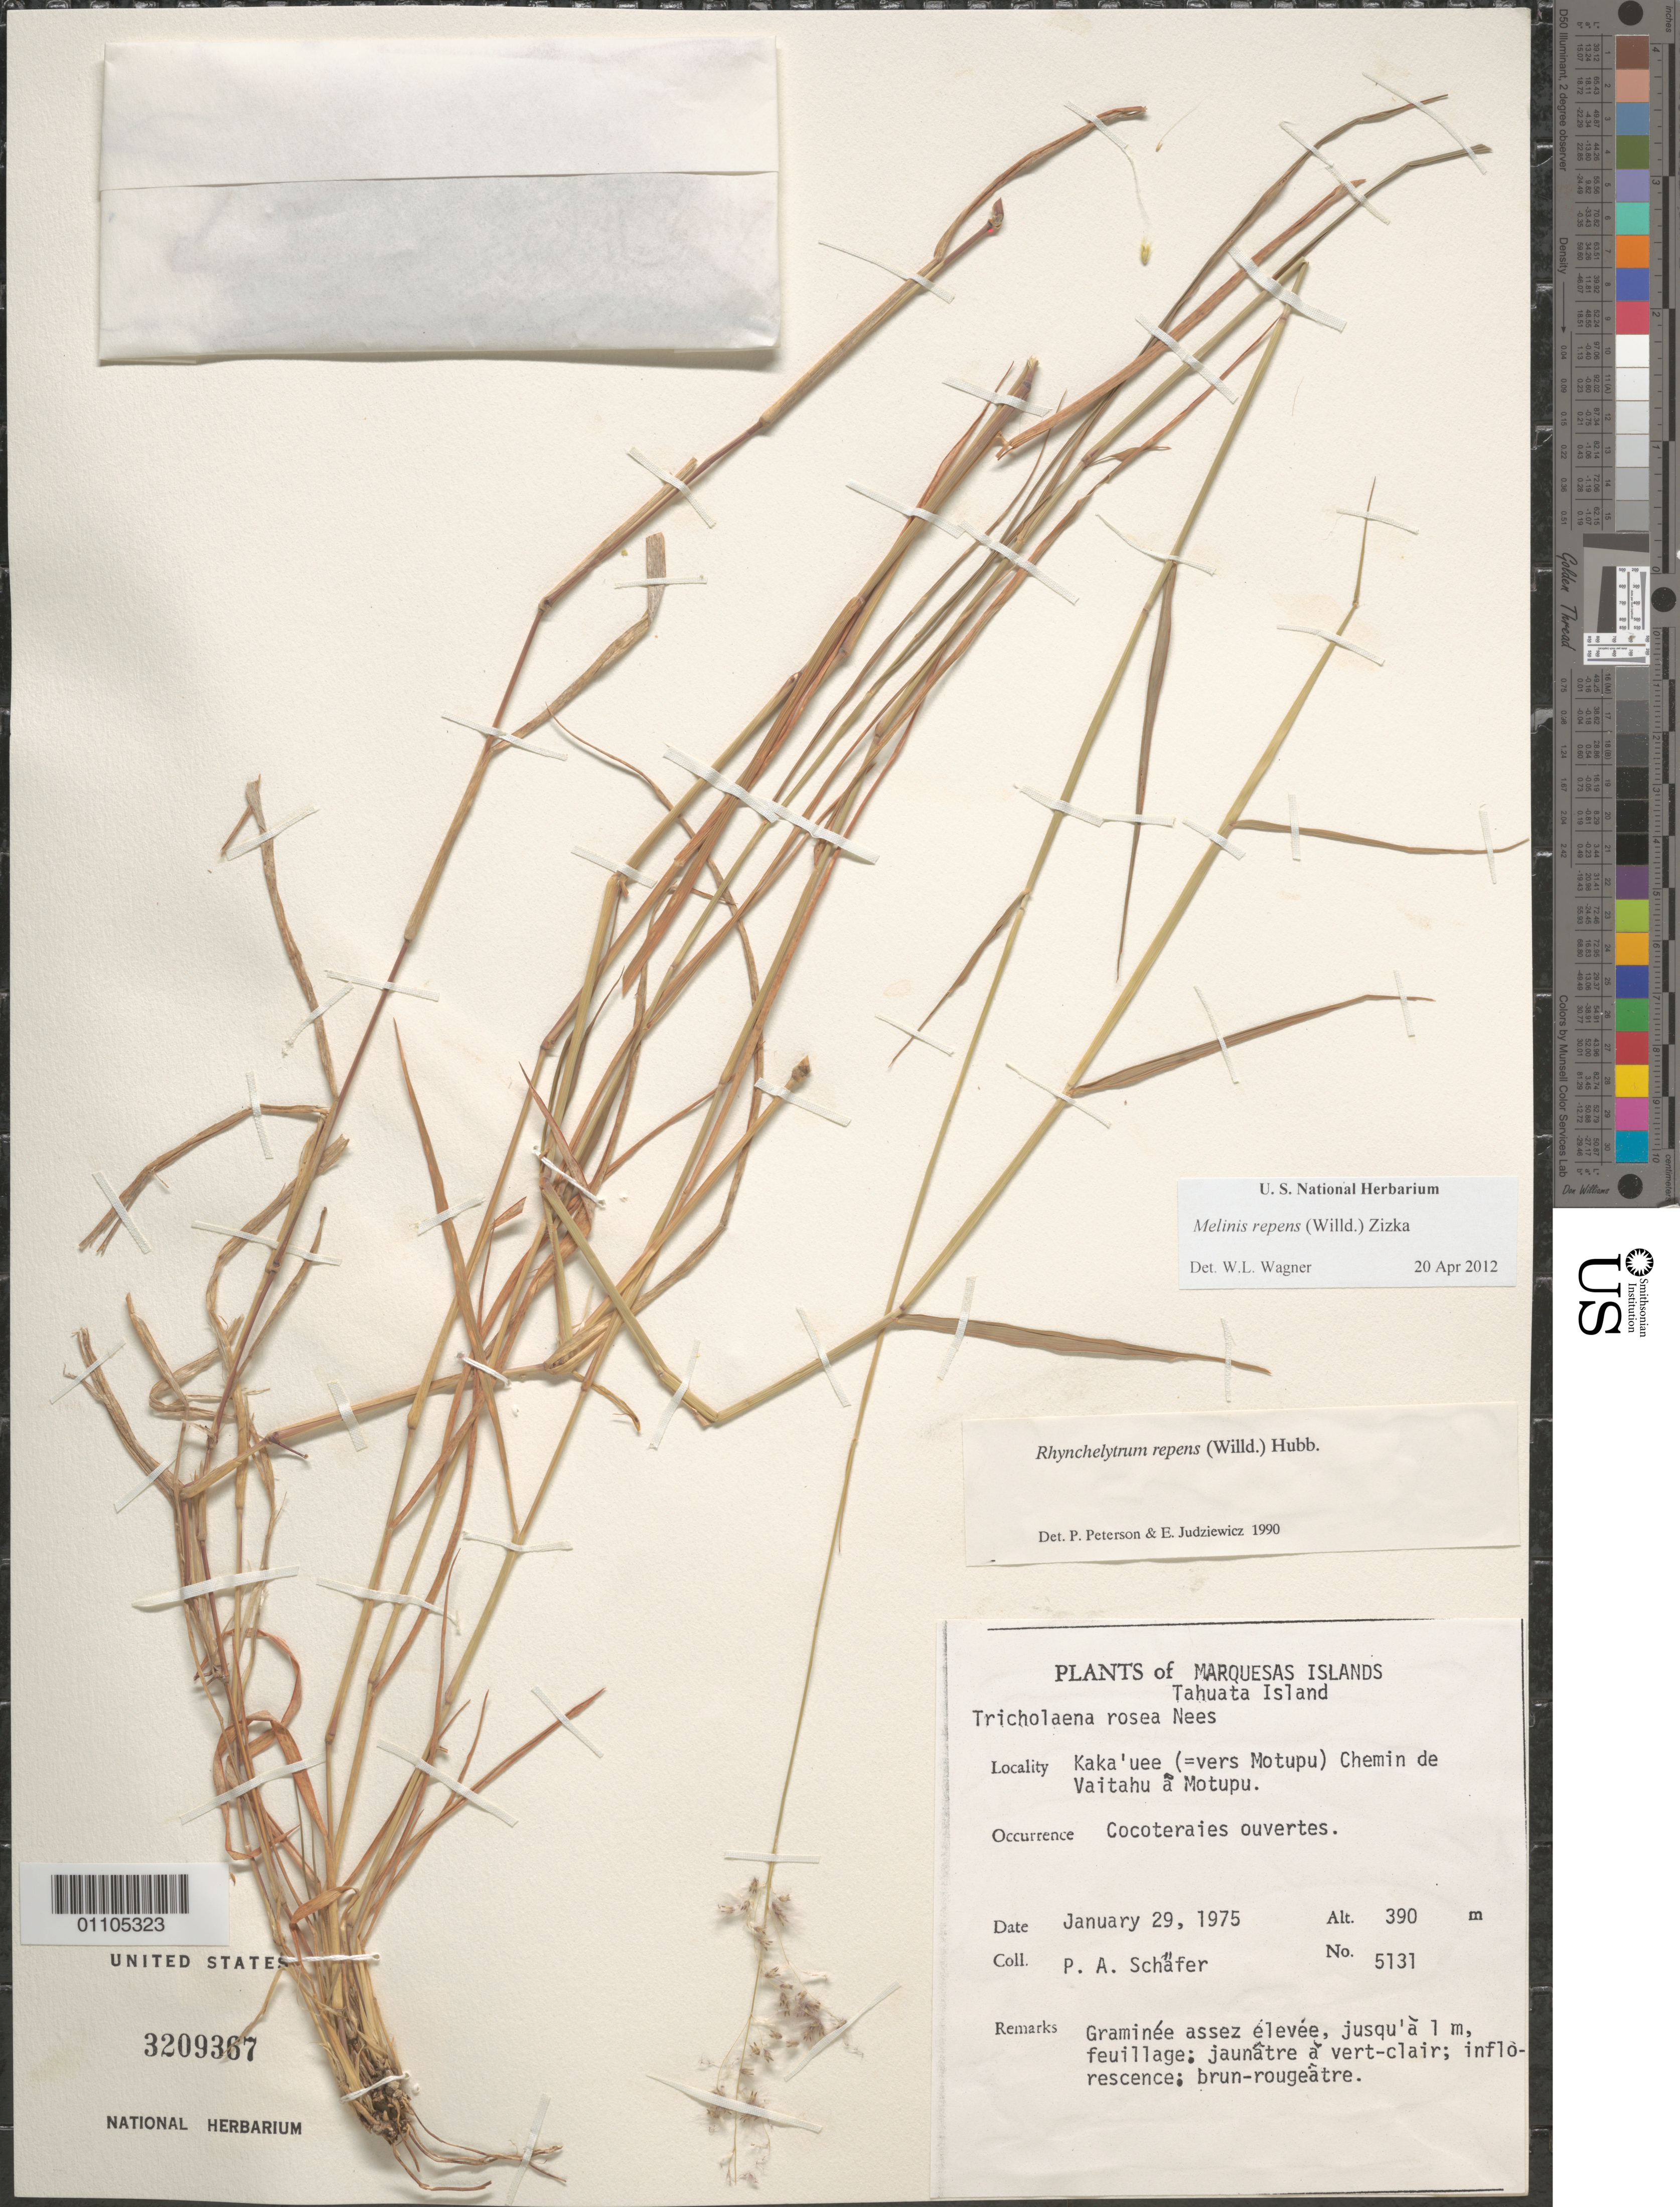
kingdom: Plantae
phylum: Tracheophyta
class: Liliopsida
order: Poales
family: Poaceae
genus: Melinis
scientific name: Melinis repens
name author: (Willd.) Zizka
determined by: Peterson, P. M.; Judziewicz, E. J.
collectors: P. A. Schäfer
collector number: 5131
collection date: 1975-01-29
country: French Polynesia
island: Tahuata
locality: Kaka'uee (=vers Motupu) Chemin de Vaitahu à Motupu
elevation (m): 390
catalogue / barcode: US 3209367